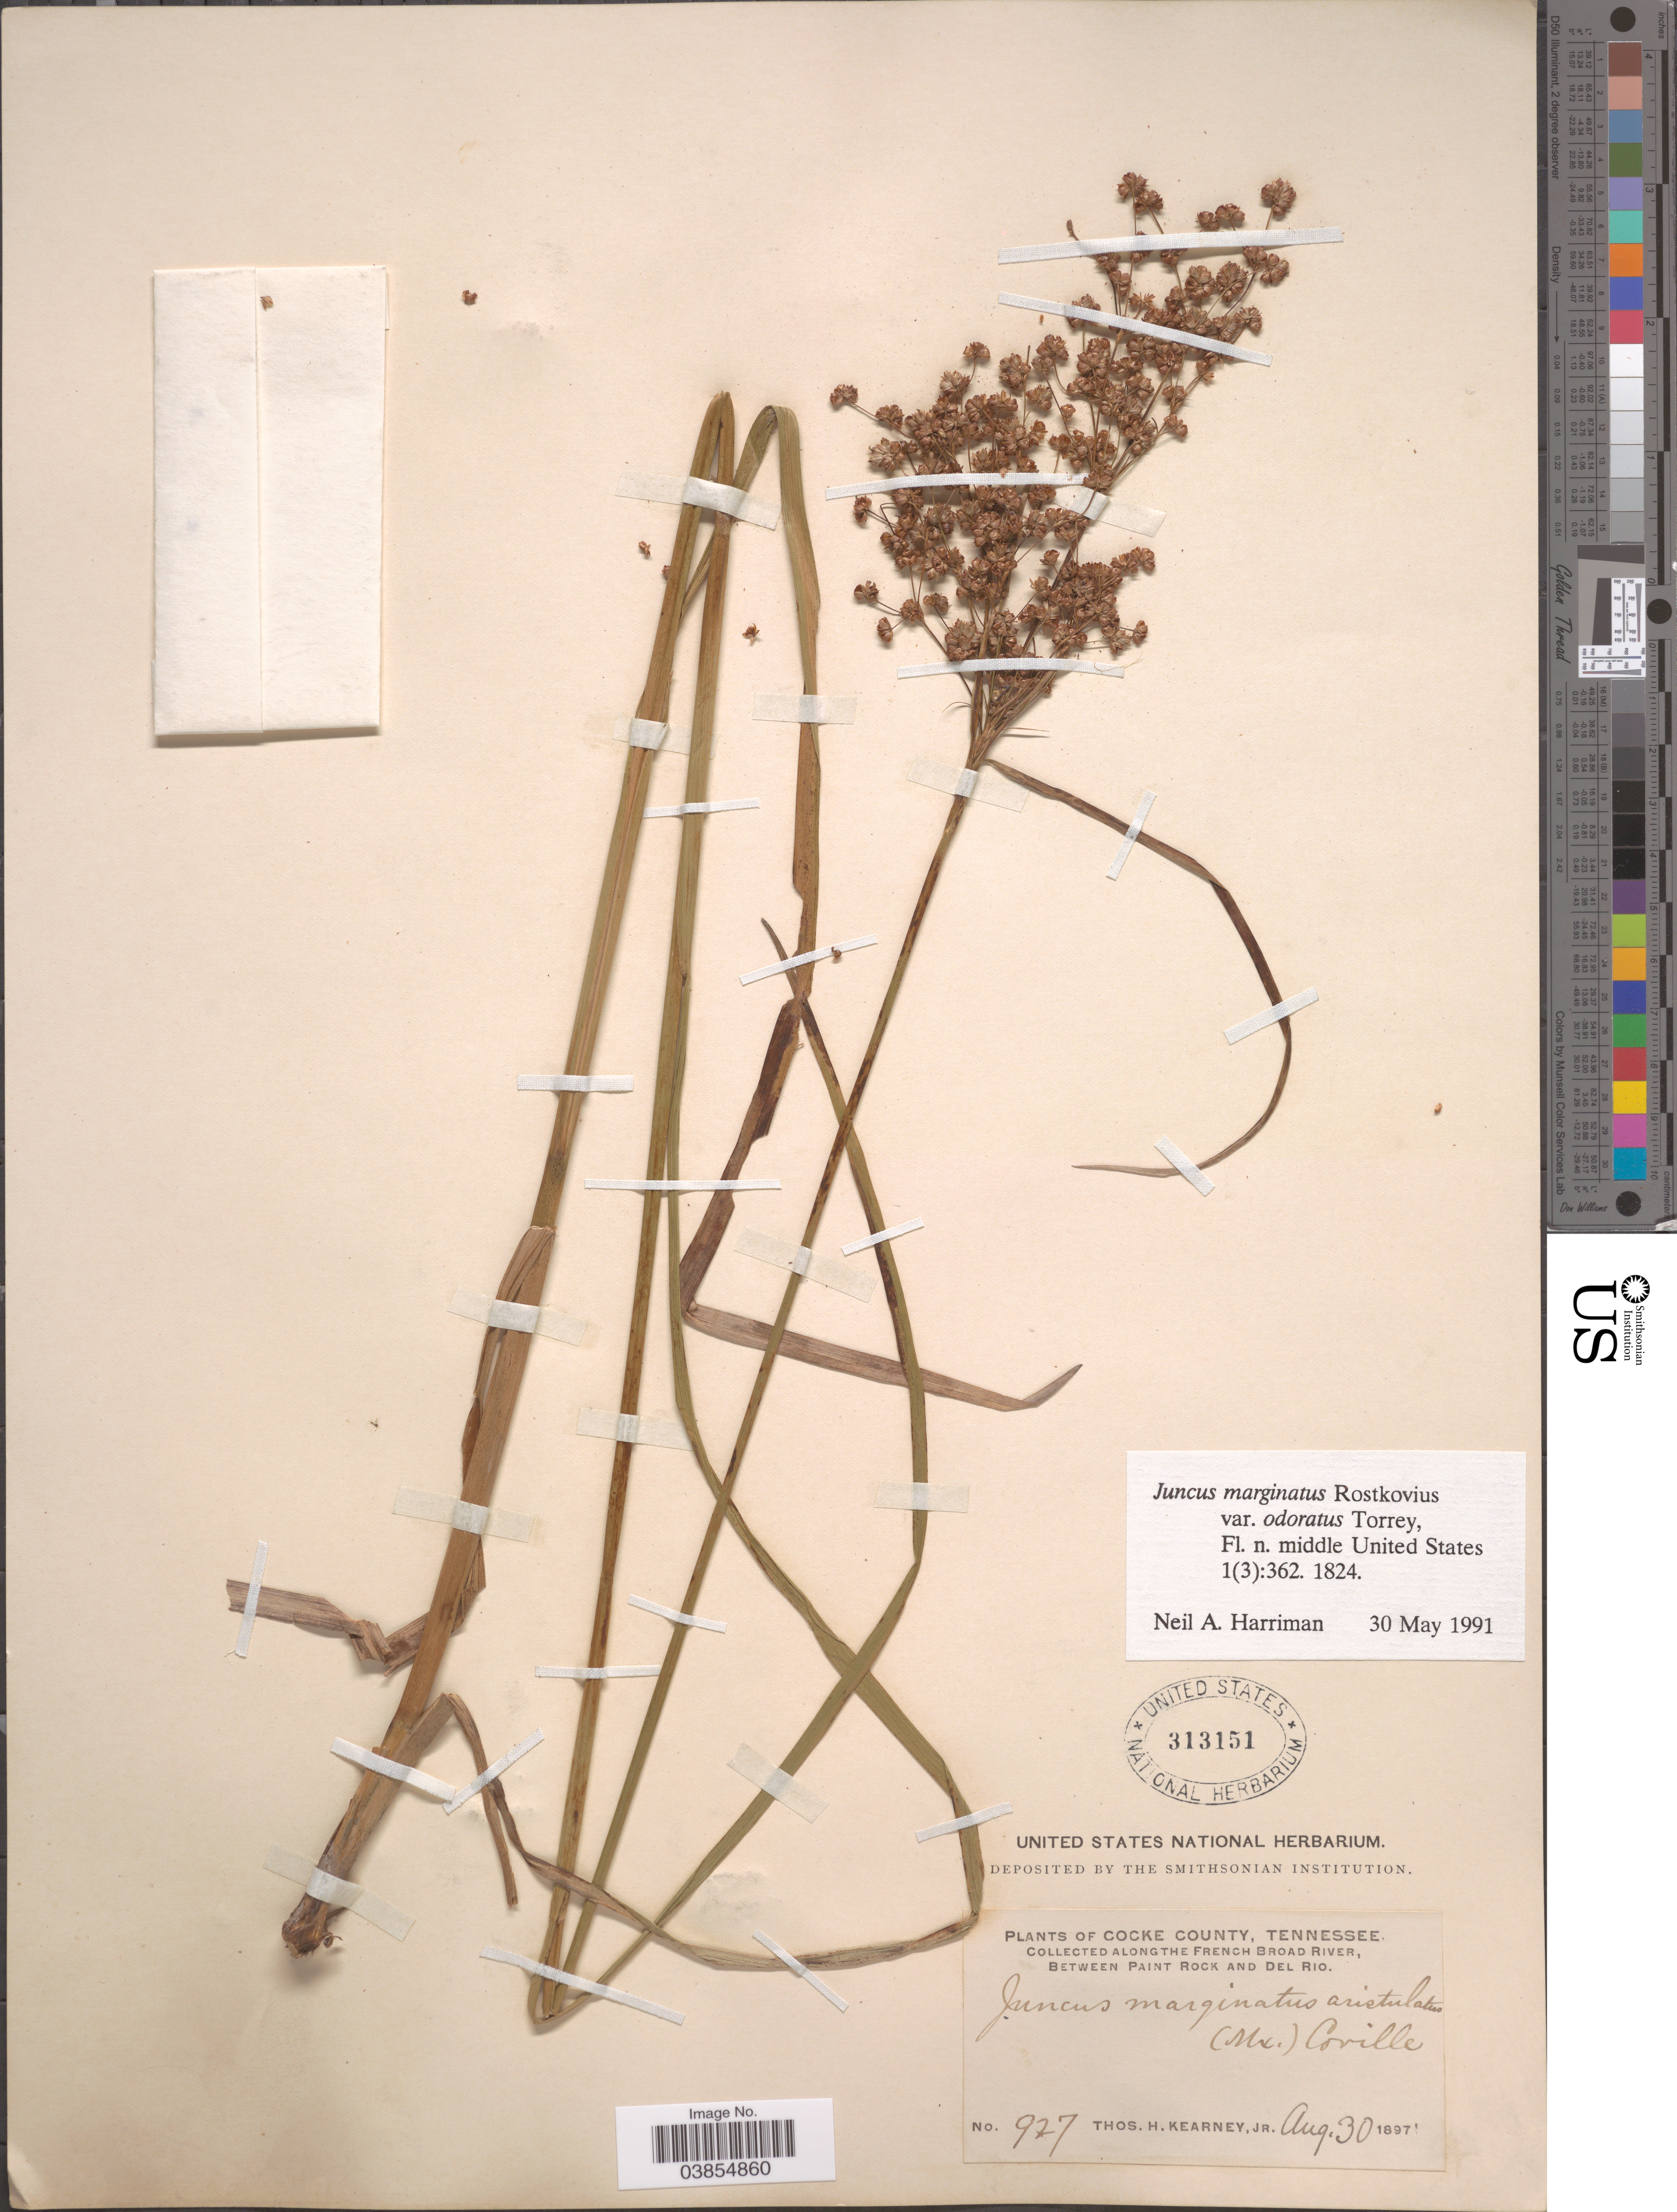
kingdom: Plantae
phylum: Tracheophyta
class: Liliopsida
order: Poales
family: Juncaceae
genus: Juncus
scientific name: Juncus marginatus var. odoratus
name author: Torr.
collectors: T. H. Kearney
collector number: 927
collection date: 1897-08-30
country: United States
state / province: Tennessee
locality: Cocke County. Along the French Broad River, between Paint Rock and Del Rio.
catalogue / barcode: US 313151